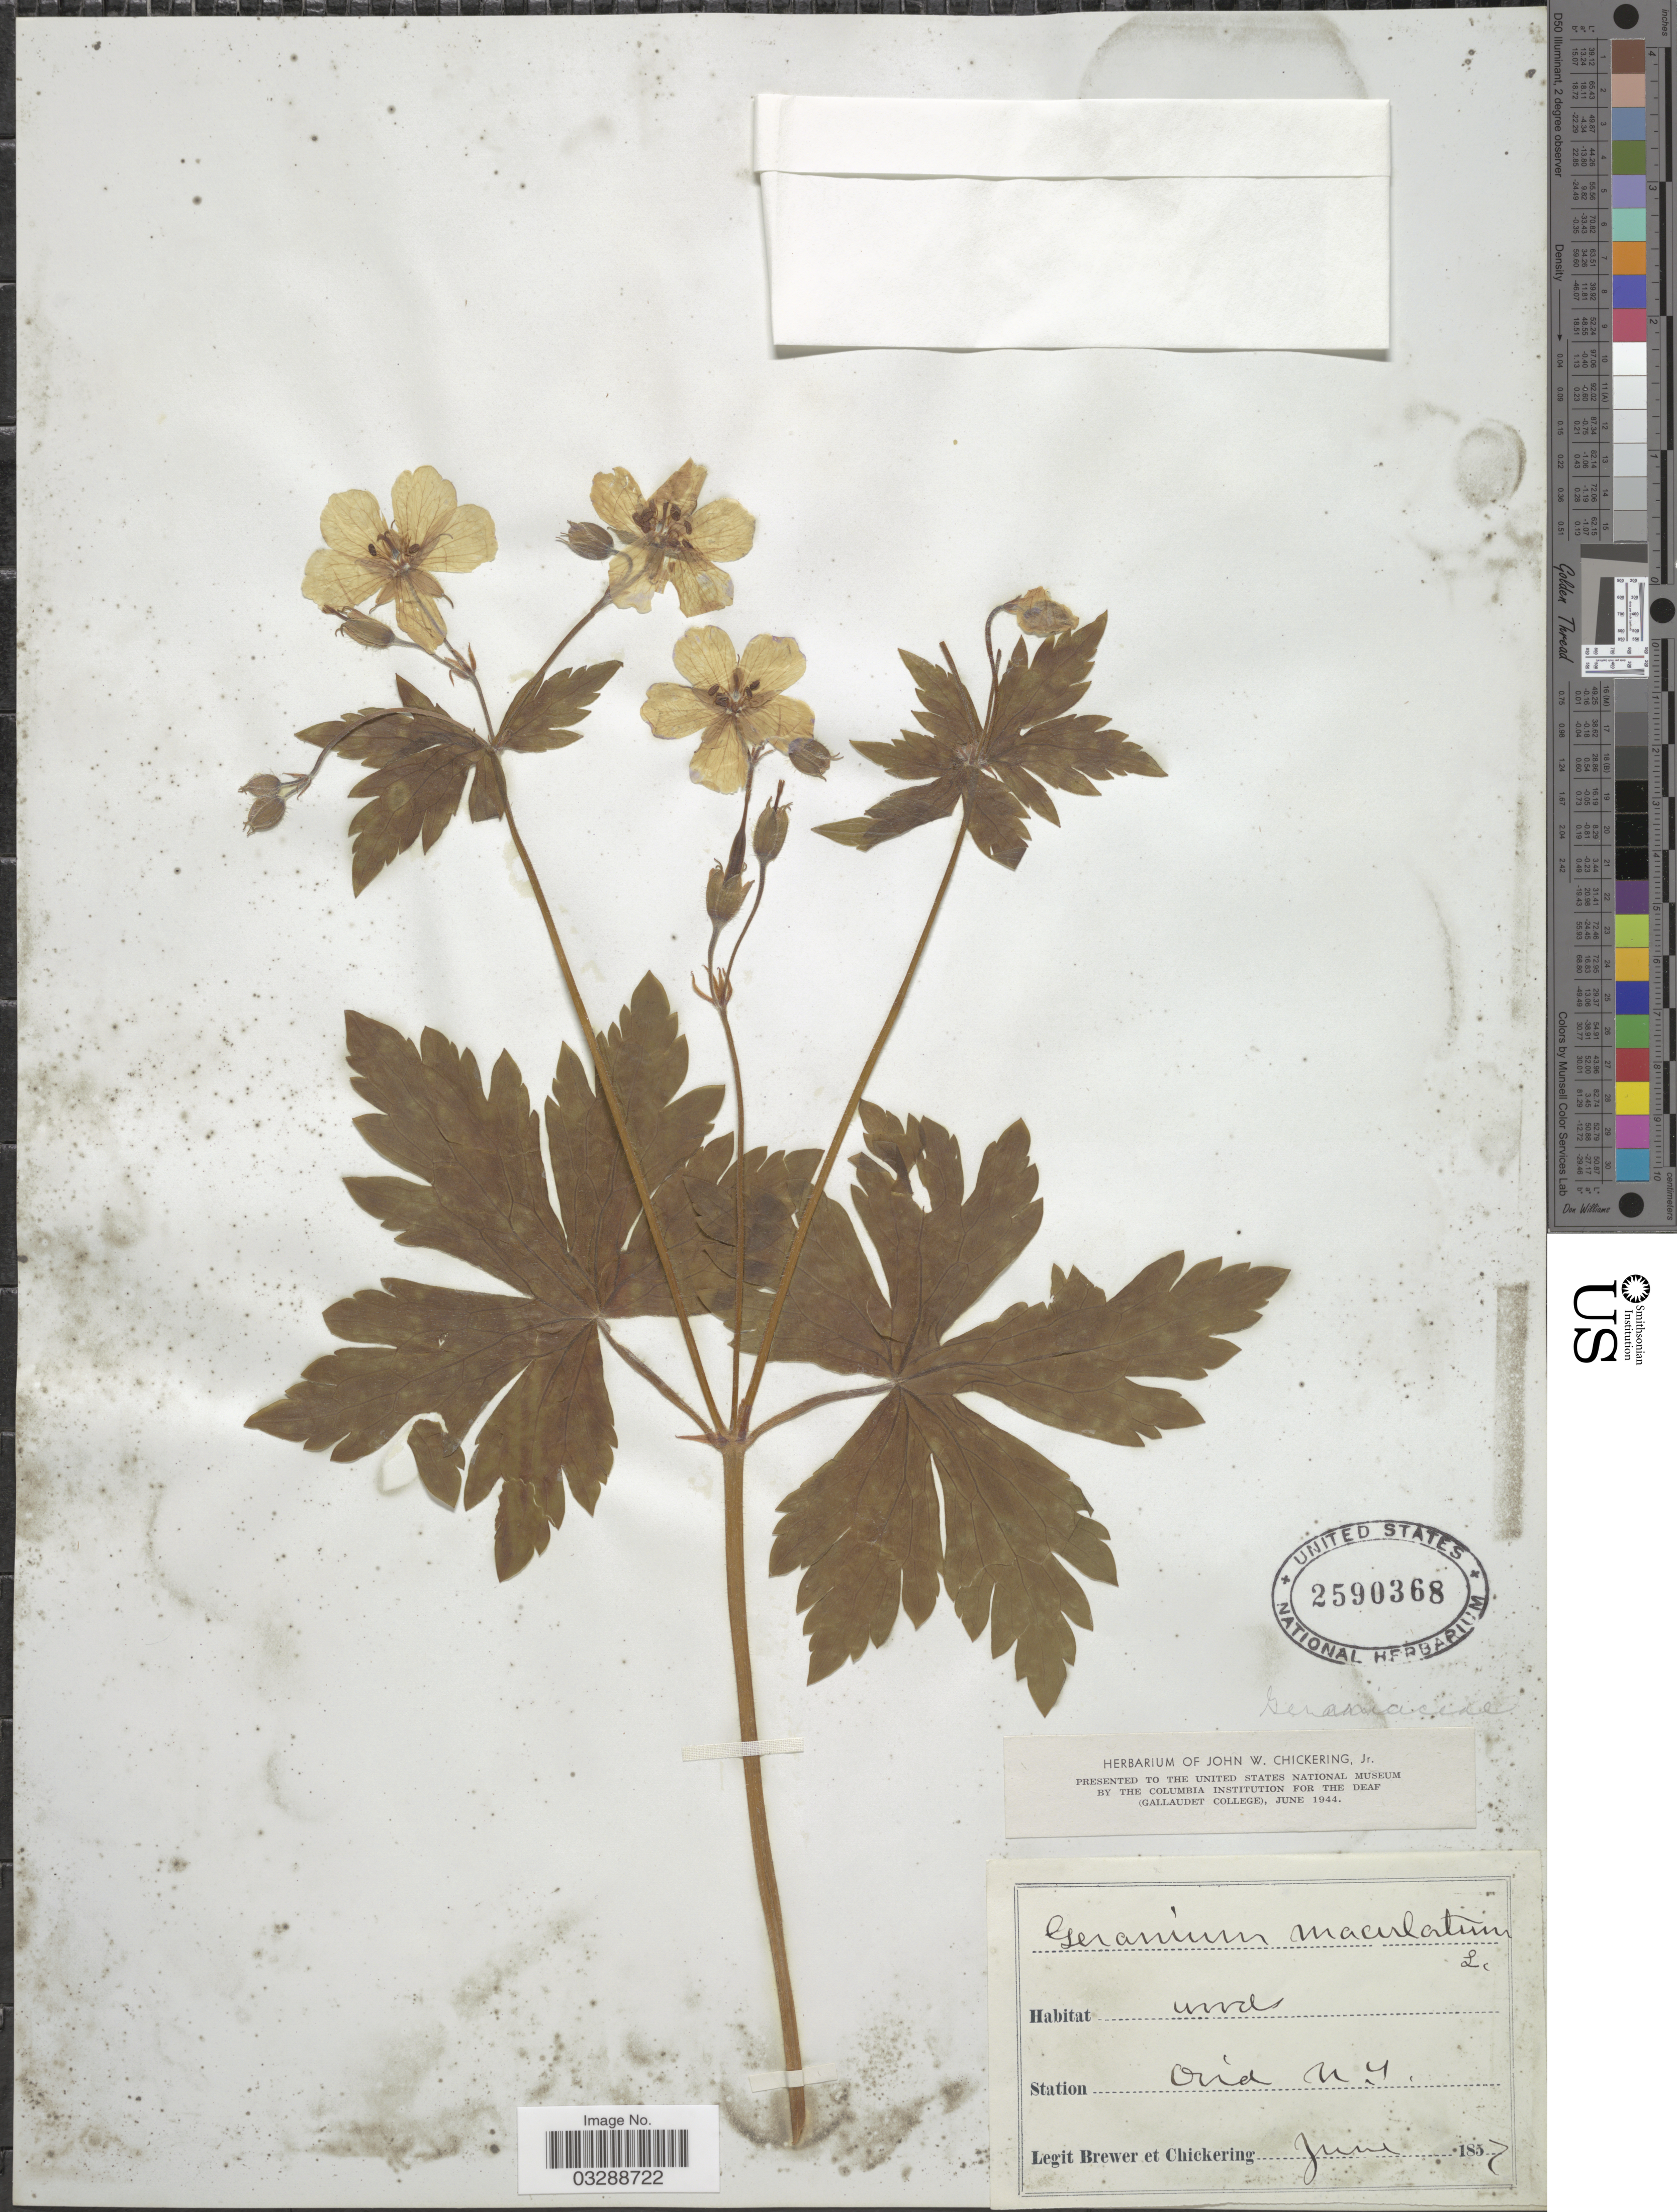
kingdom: Plantae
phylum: Tracheophyta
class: Magnoliopsida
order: Geraniales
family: Geraniaceae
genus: Geranium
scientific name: Geranium maculatum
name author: L.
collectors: -. Brewer & -. Chickering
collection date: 1852-06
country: United States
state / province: New York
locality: Ovid.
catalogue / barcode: US 2590368